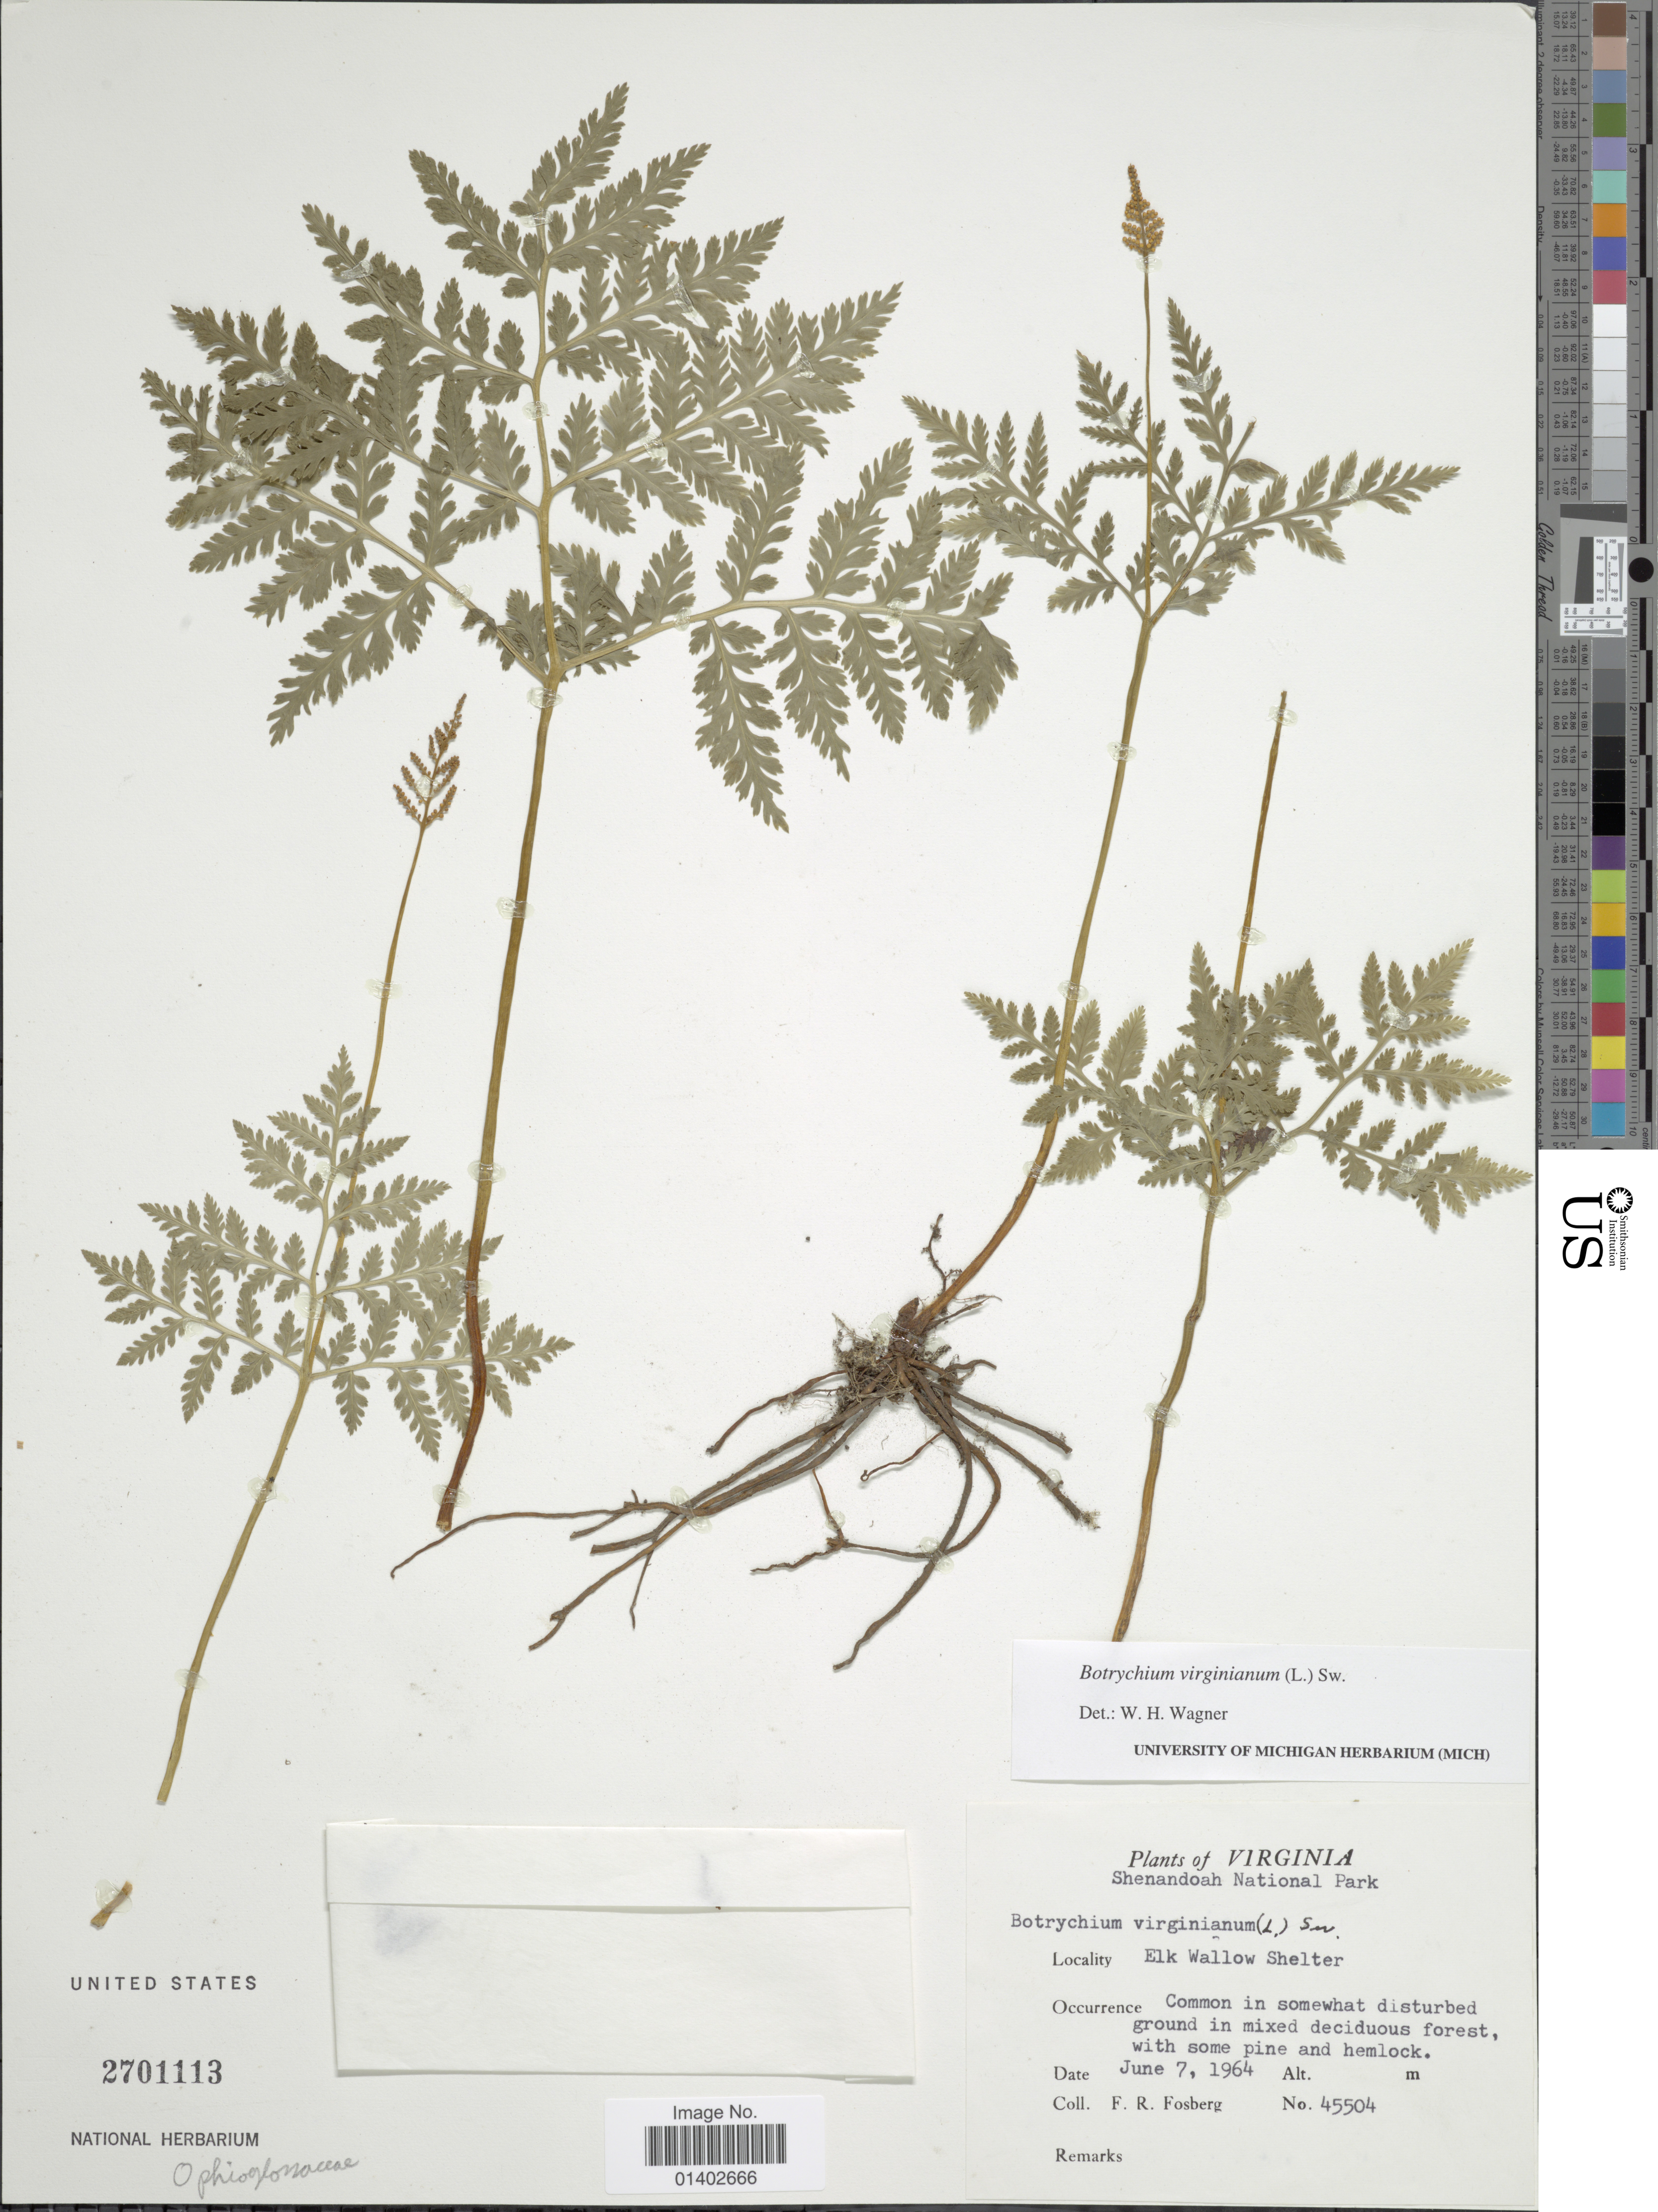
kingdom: Plantae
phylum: Tracheophyta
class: Polypodiopsida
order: Ophioglossales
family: Ophioglossaceae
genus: Botrychium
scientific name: Botrychium virginianum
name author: (L.) Sw.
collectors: F. R. Fosberg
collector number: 45504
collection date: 1964-06-07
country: United States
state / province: Virginia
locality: Shenandoah National Park, Elk Wallow Shelter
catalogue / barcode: US 2701113